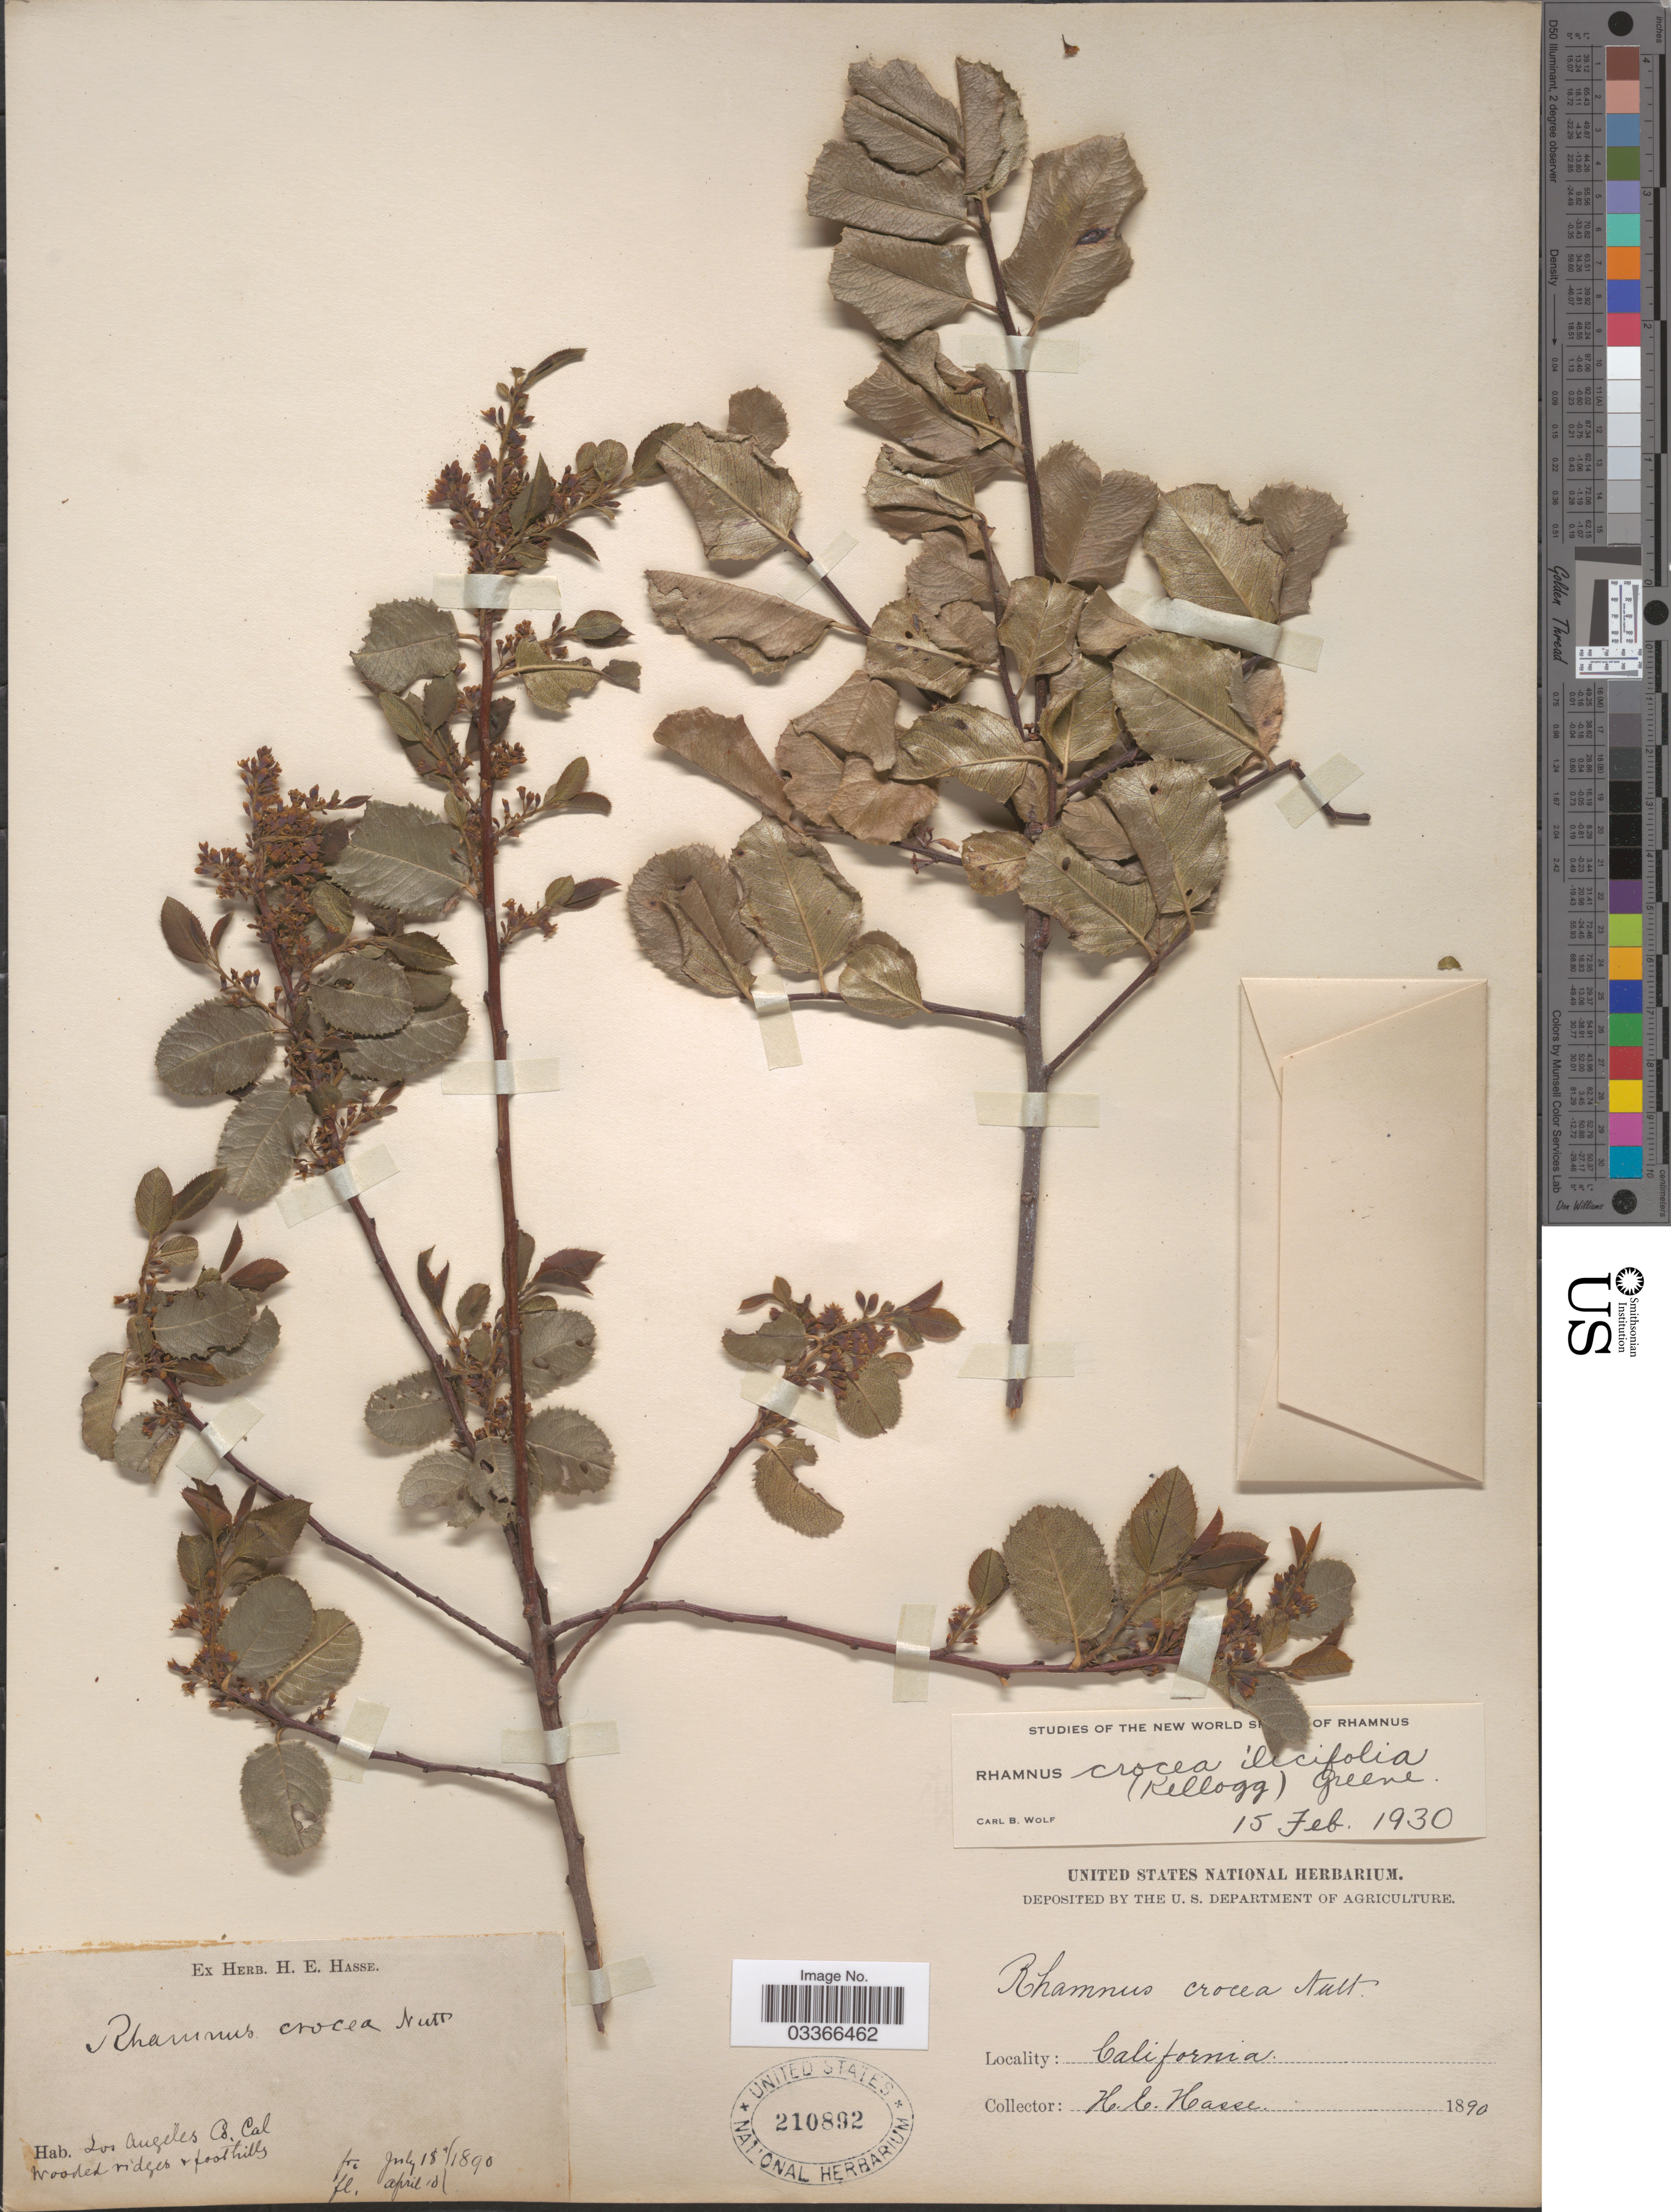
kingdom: Plantae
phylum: Tracheophyta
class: Magnoliopsida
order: Rosales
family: Rhamnaceae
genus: Rhamnus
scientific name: Rhamnus crocea var. ilicifolia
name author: (Kellogg) Greene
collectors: H. E. Hasse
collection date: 1890-04-10/1890-07-18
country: United States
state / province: California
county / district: Los Angeles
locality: Los Angeles Co.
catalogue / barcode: US 210892